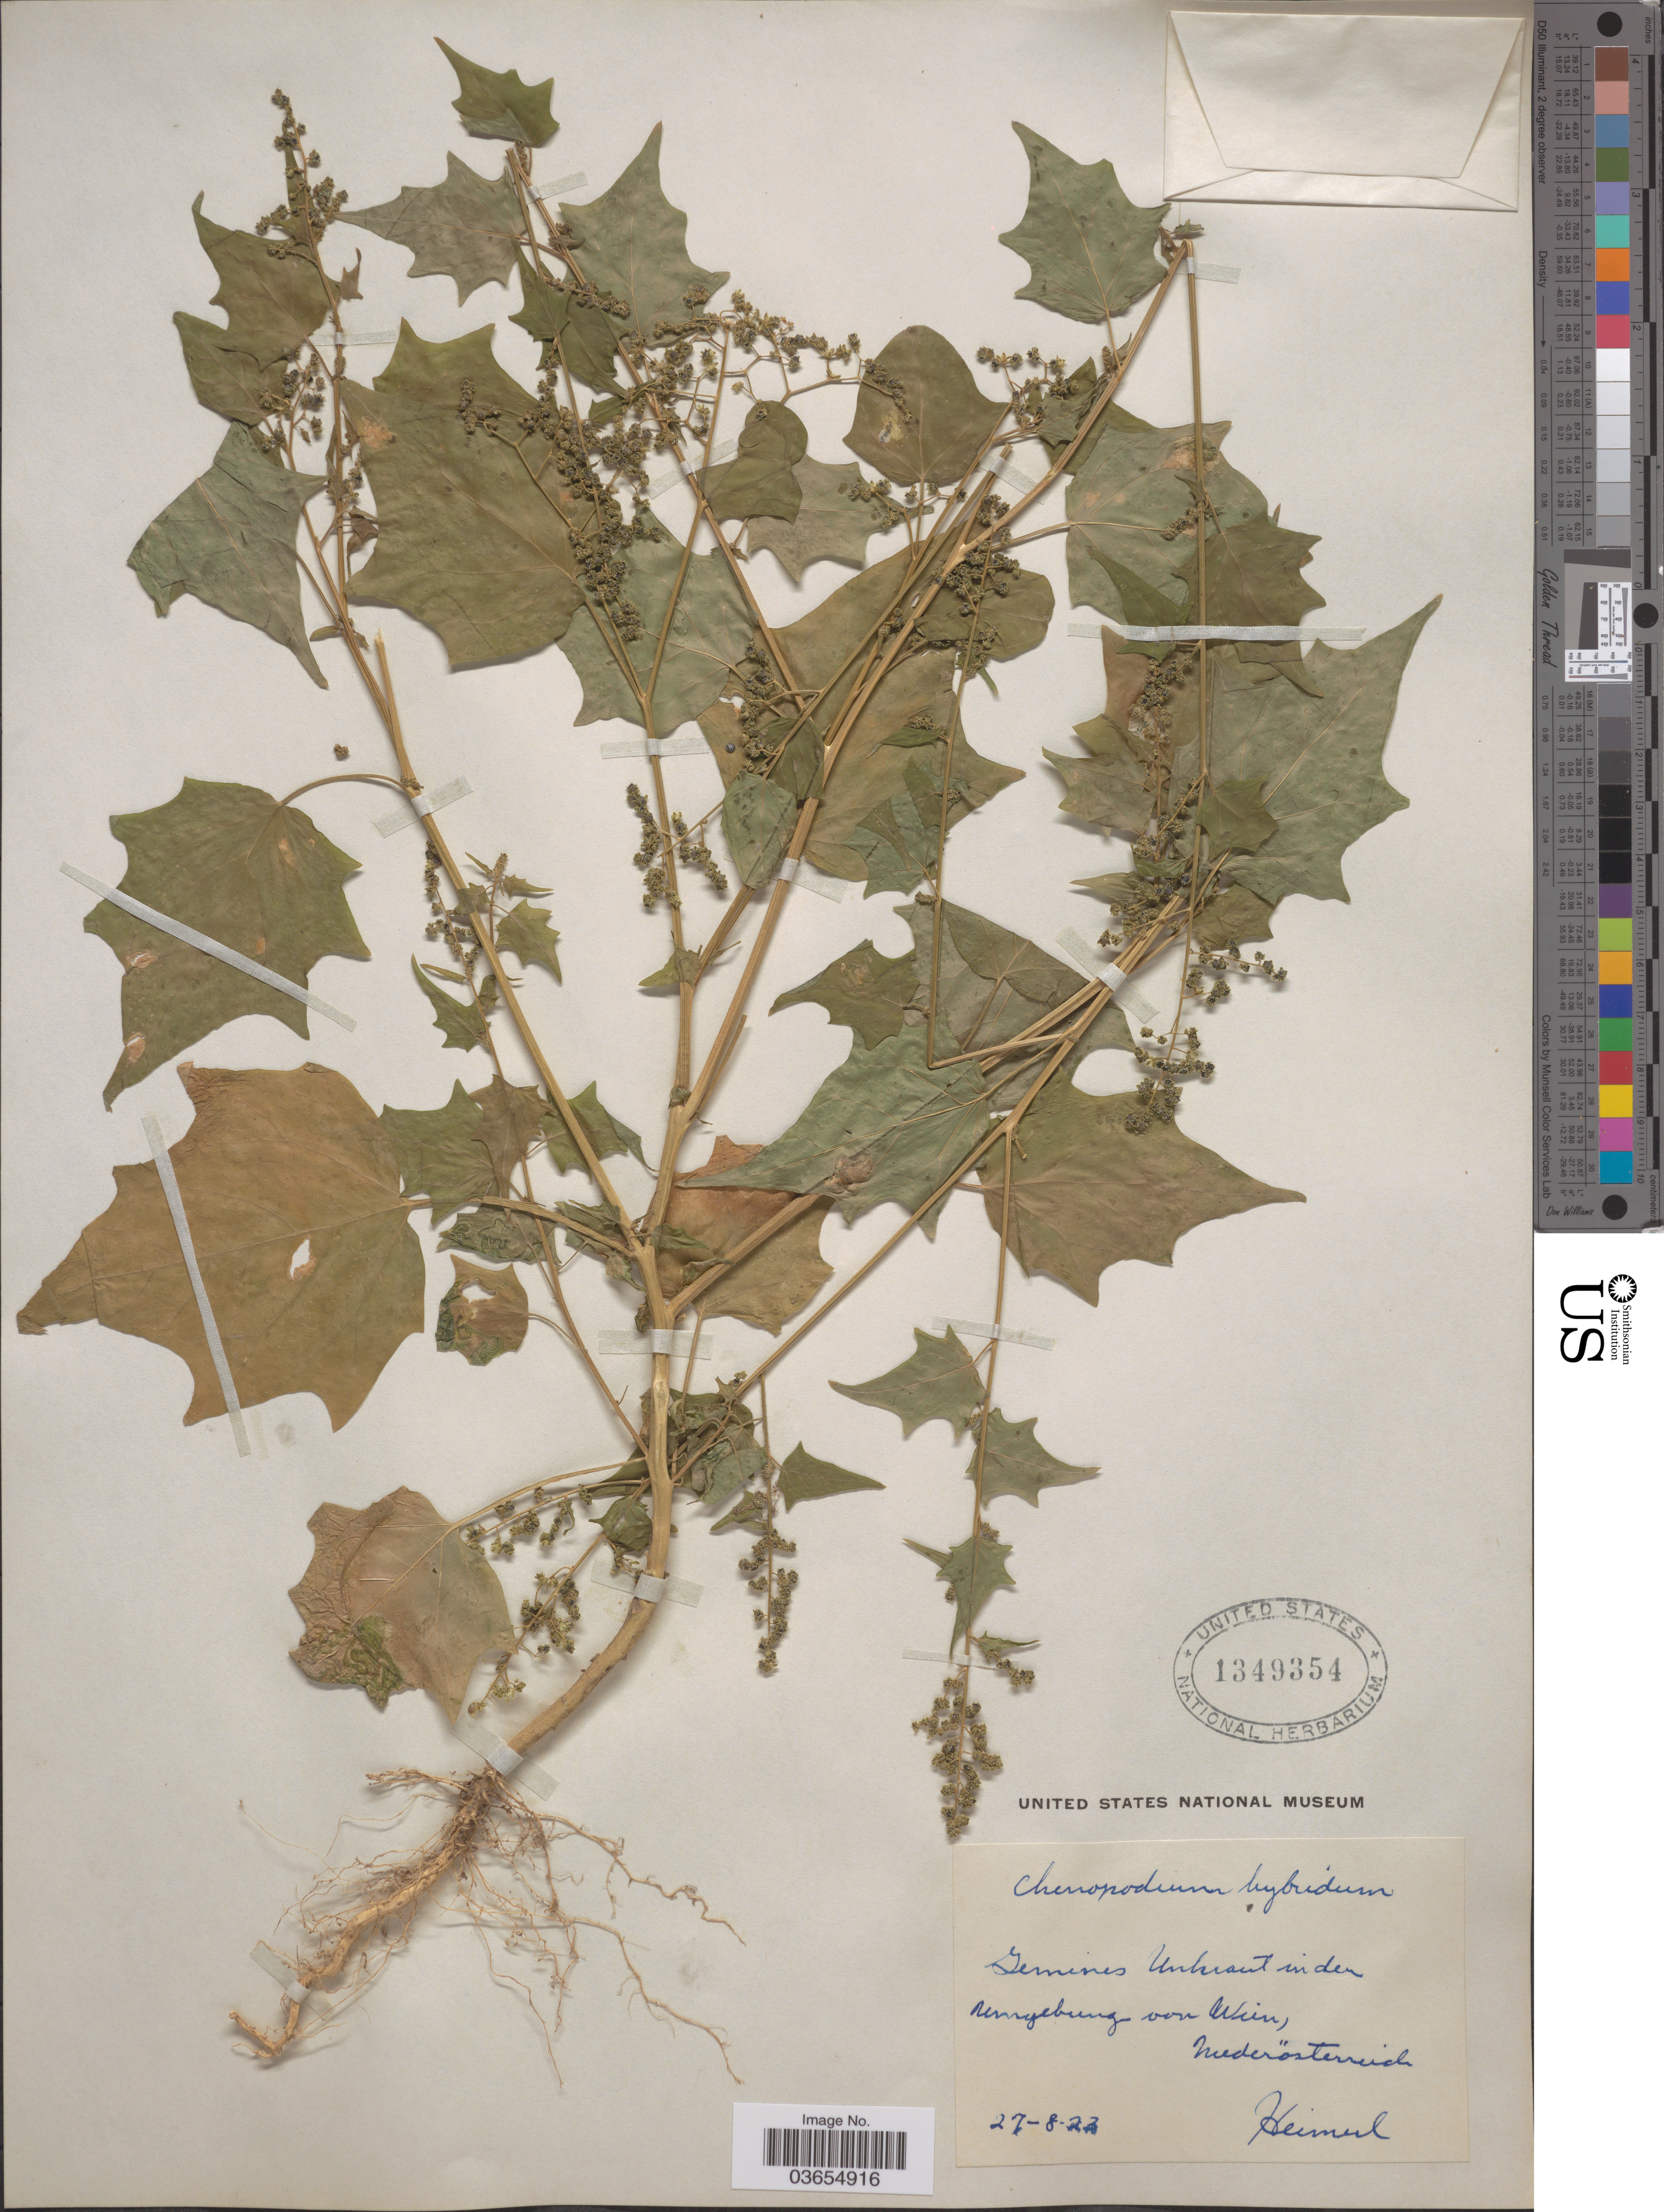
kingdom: Plantae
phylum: Tracheophyta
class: Magnoliopsida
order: Caryophyllales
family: Amaranthaceae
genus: Chenopodium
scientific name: Chenopodium hybridum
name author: L.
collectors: Heimerl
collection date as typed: Transcribed d/m/y: 27/8/22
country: Austria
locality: Gemines Unhrant [interpreted] in der Umgebung von Wien, Niederösterreich.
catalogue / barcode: US 1349354